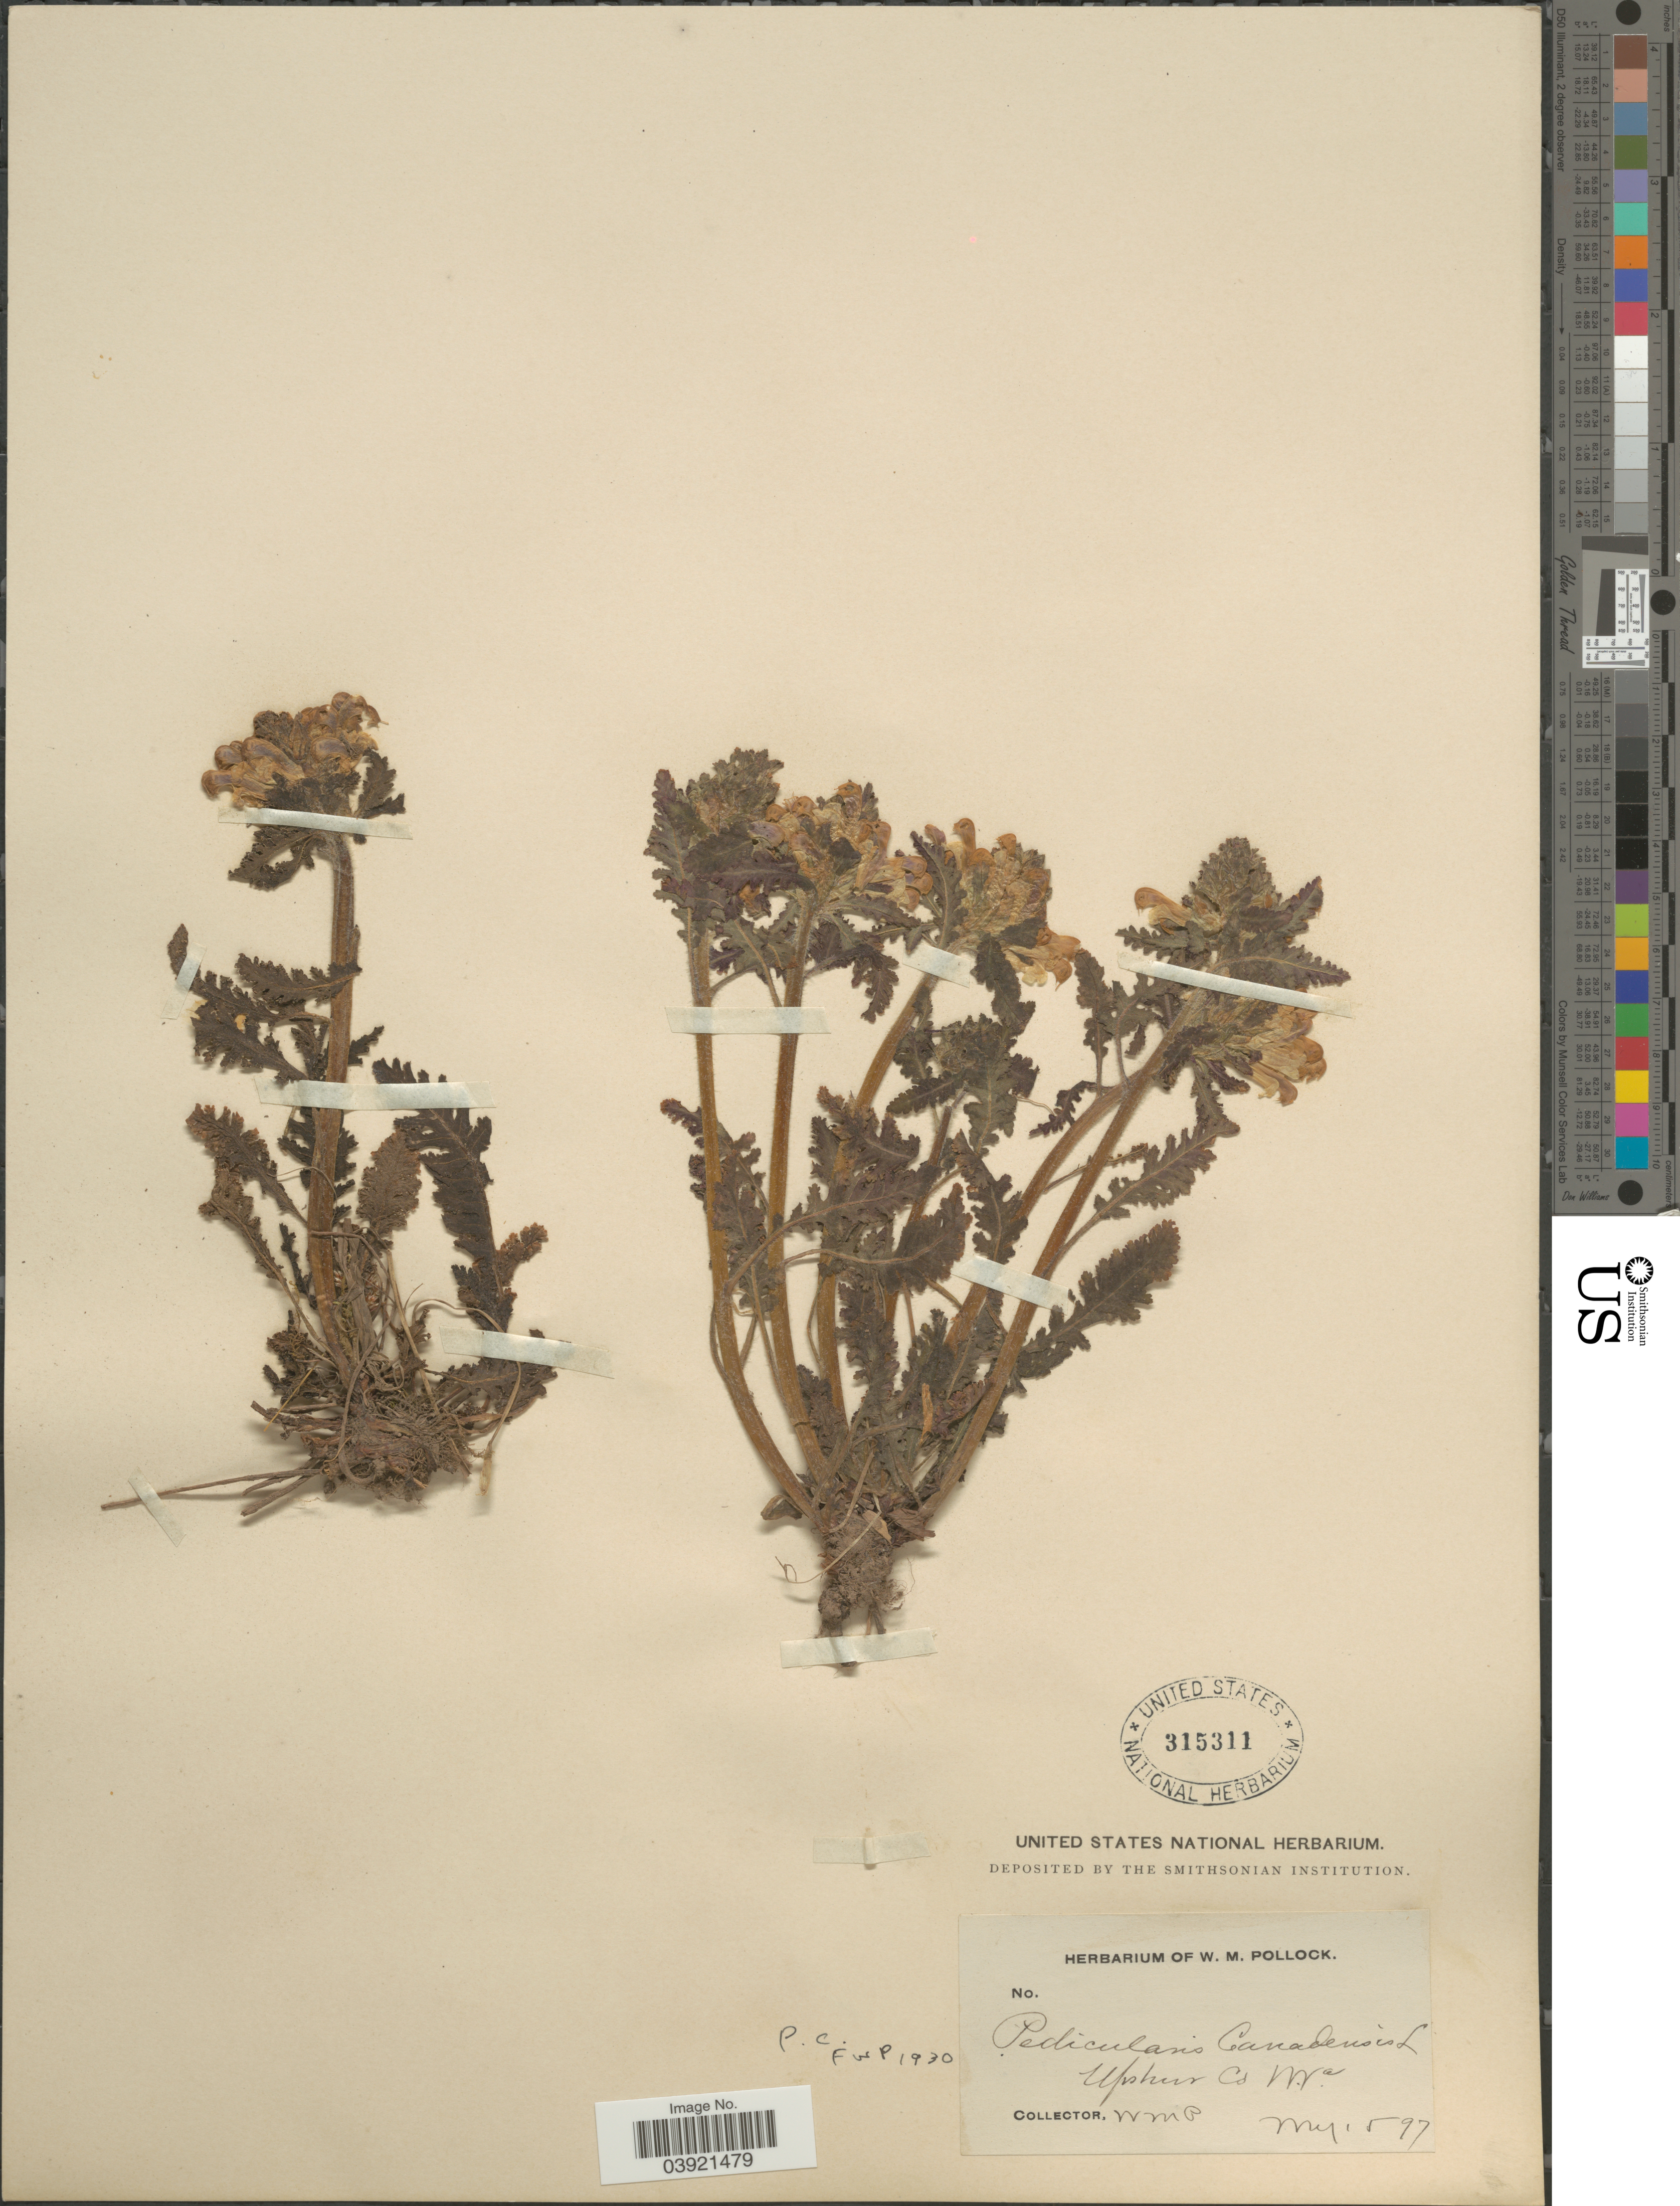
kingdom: Plantae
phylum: Tracheophyta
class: Magnoliopsida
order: Lamiales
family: Orobanchaceae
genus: Pedicularis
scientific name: Pedicularis canadensis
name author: L.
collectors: W. M. Pollock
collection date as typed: Transcribed d/m/y: 15/5/97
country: United States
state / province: West Virginia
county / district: Upshur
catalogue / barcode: US 315311